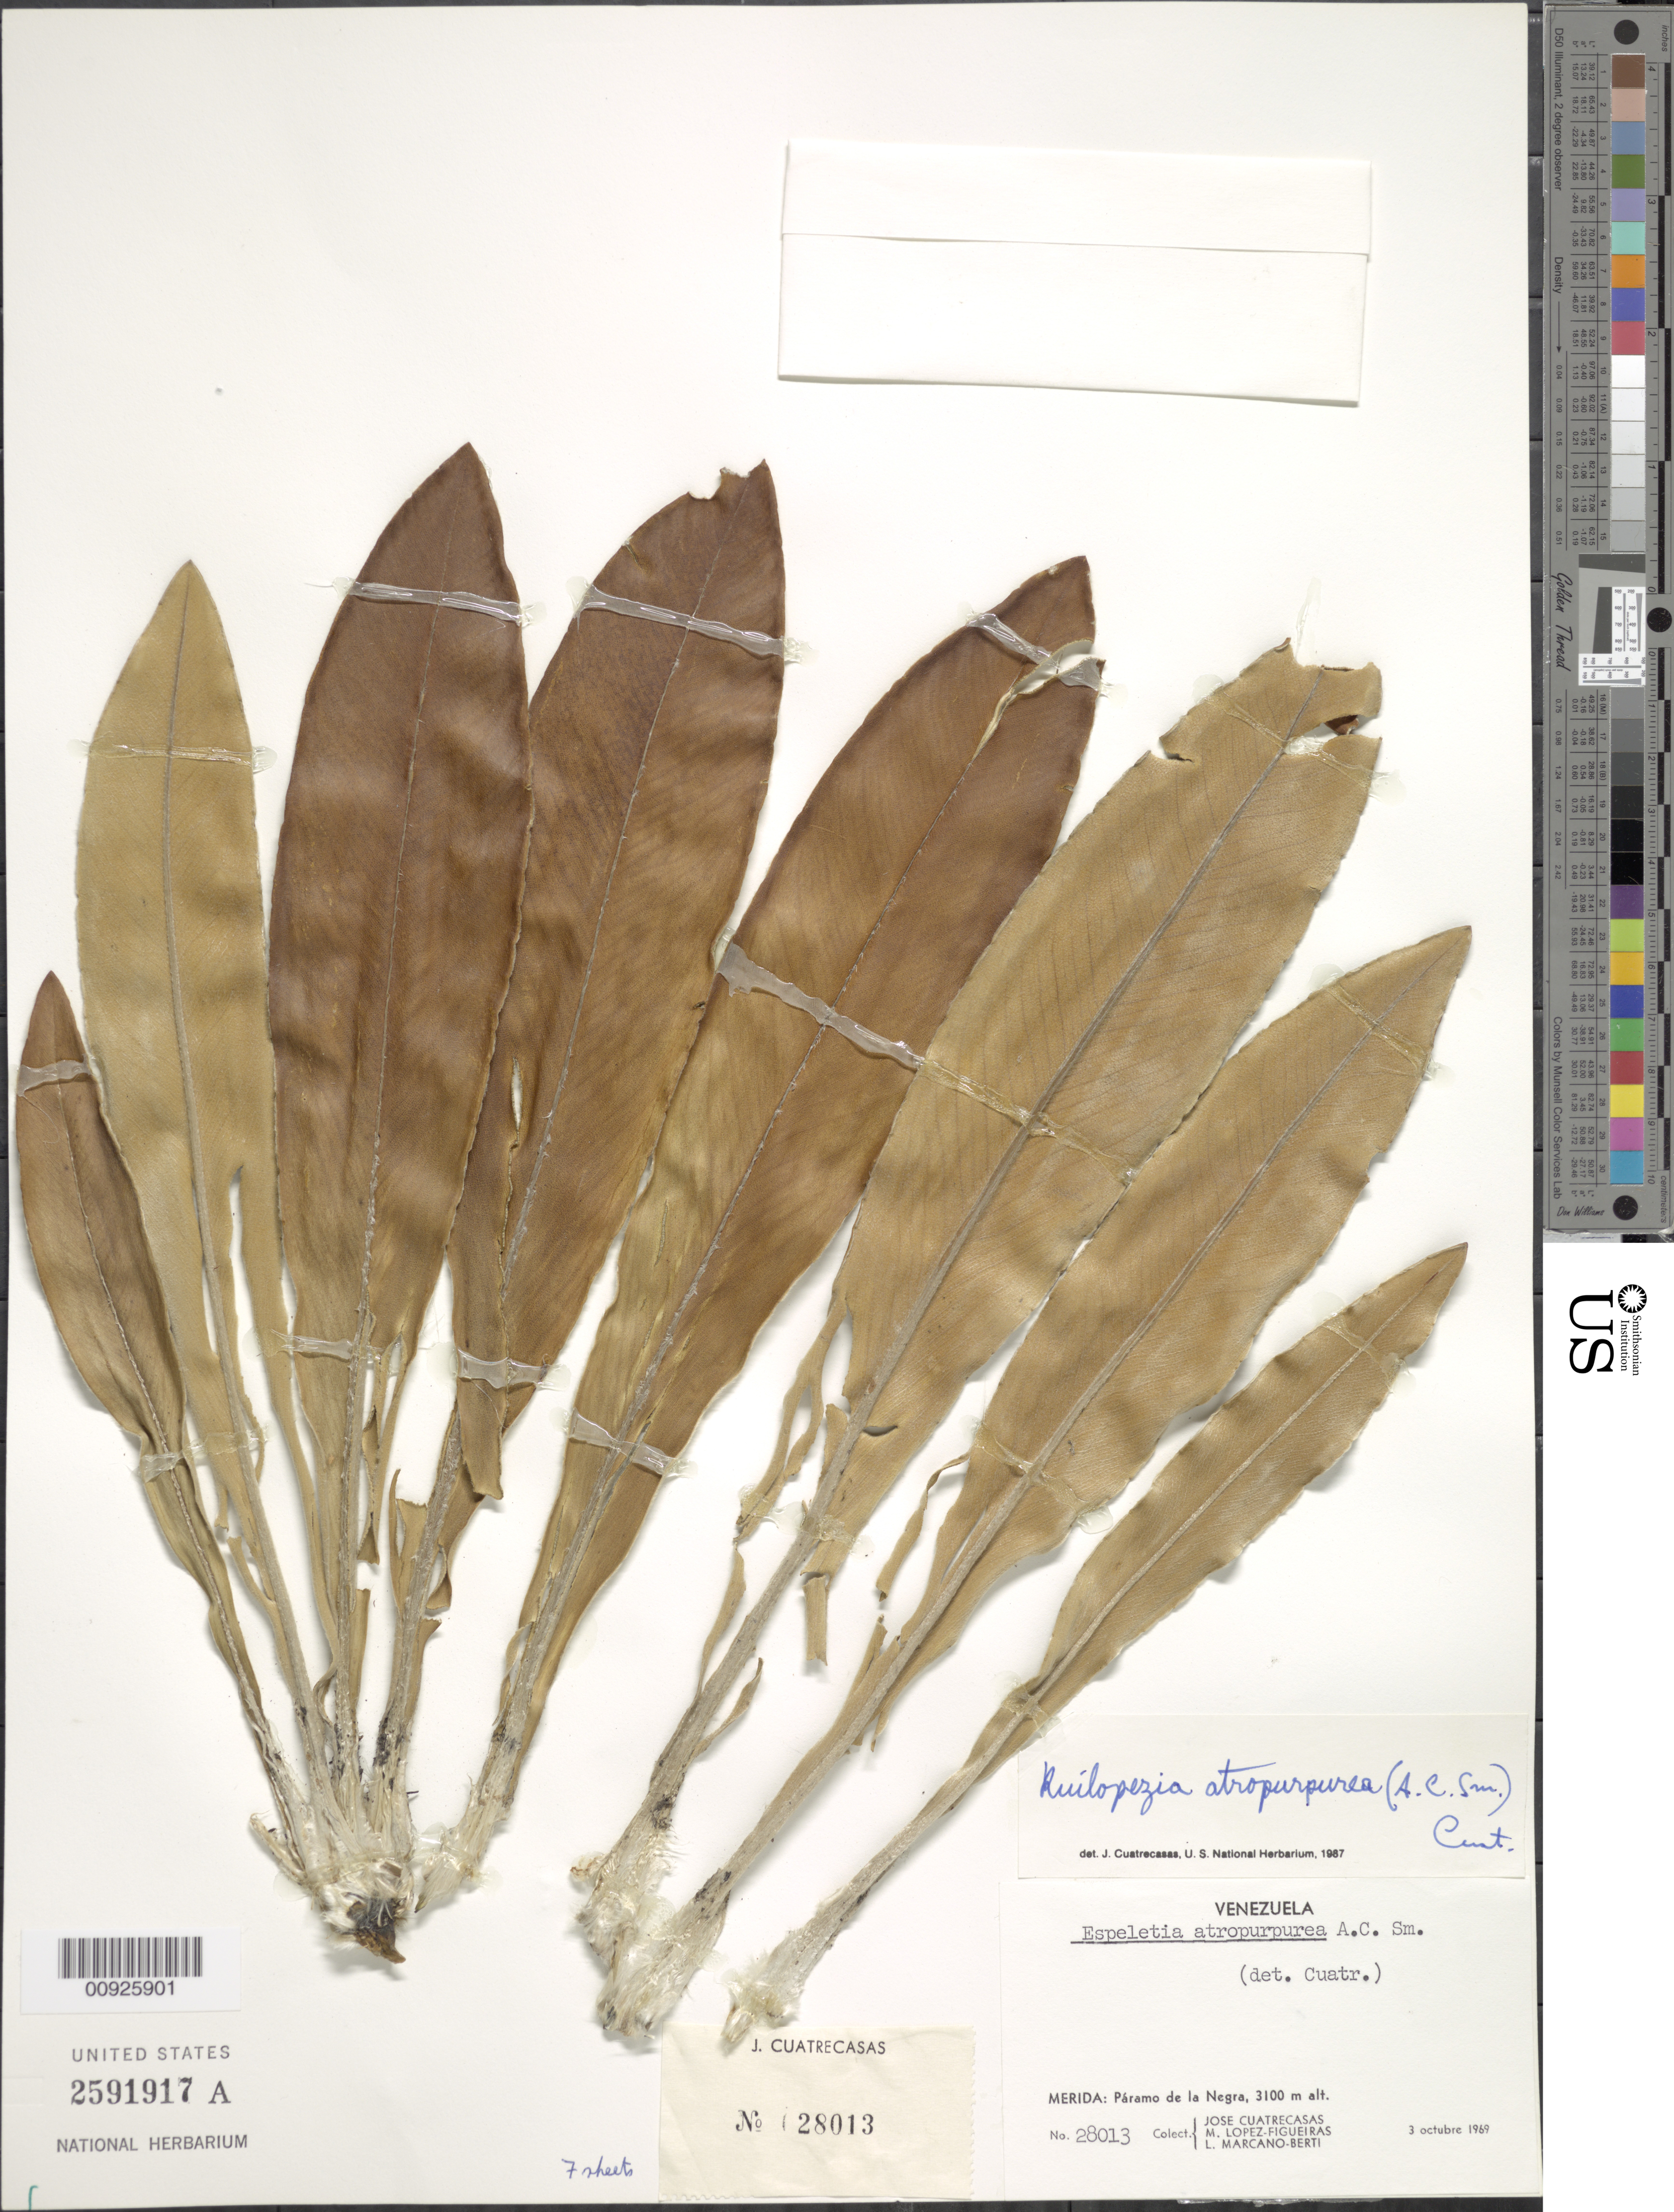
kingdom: Plantae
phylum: Tracheophyta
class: Magnoliopsida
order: Asterales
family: Asteraceae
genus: Ruilopezia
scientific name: Ruilopezia atropurpurea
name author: (A.C. Sm.) Cuatrec.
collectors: J. Cuatrecasas, M. López Figueiras & L. Marcano-Berti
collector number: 28013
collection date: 1969-10-03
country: Venezuela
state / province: Mérida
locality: P. de la Negra.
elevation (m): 3100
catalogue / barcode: US 2591917A